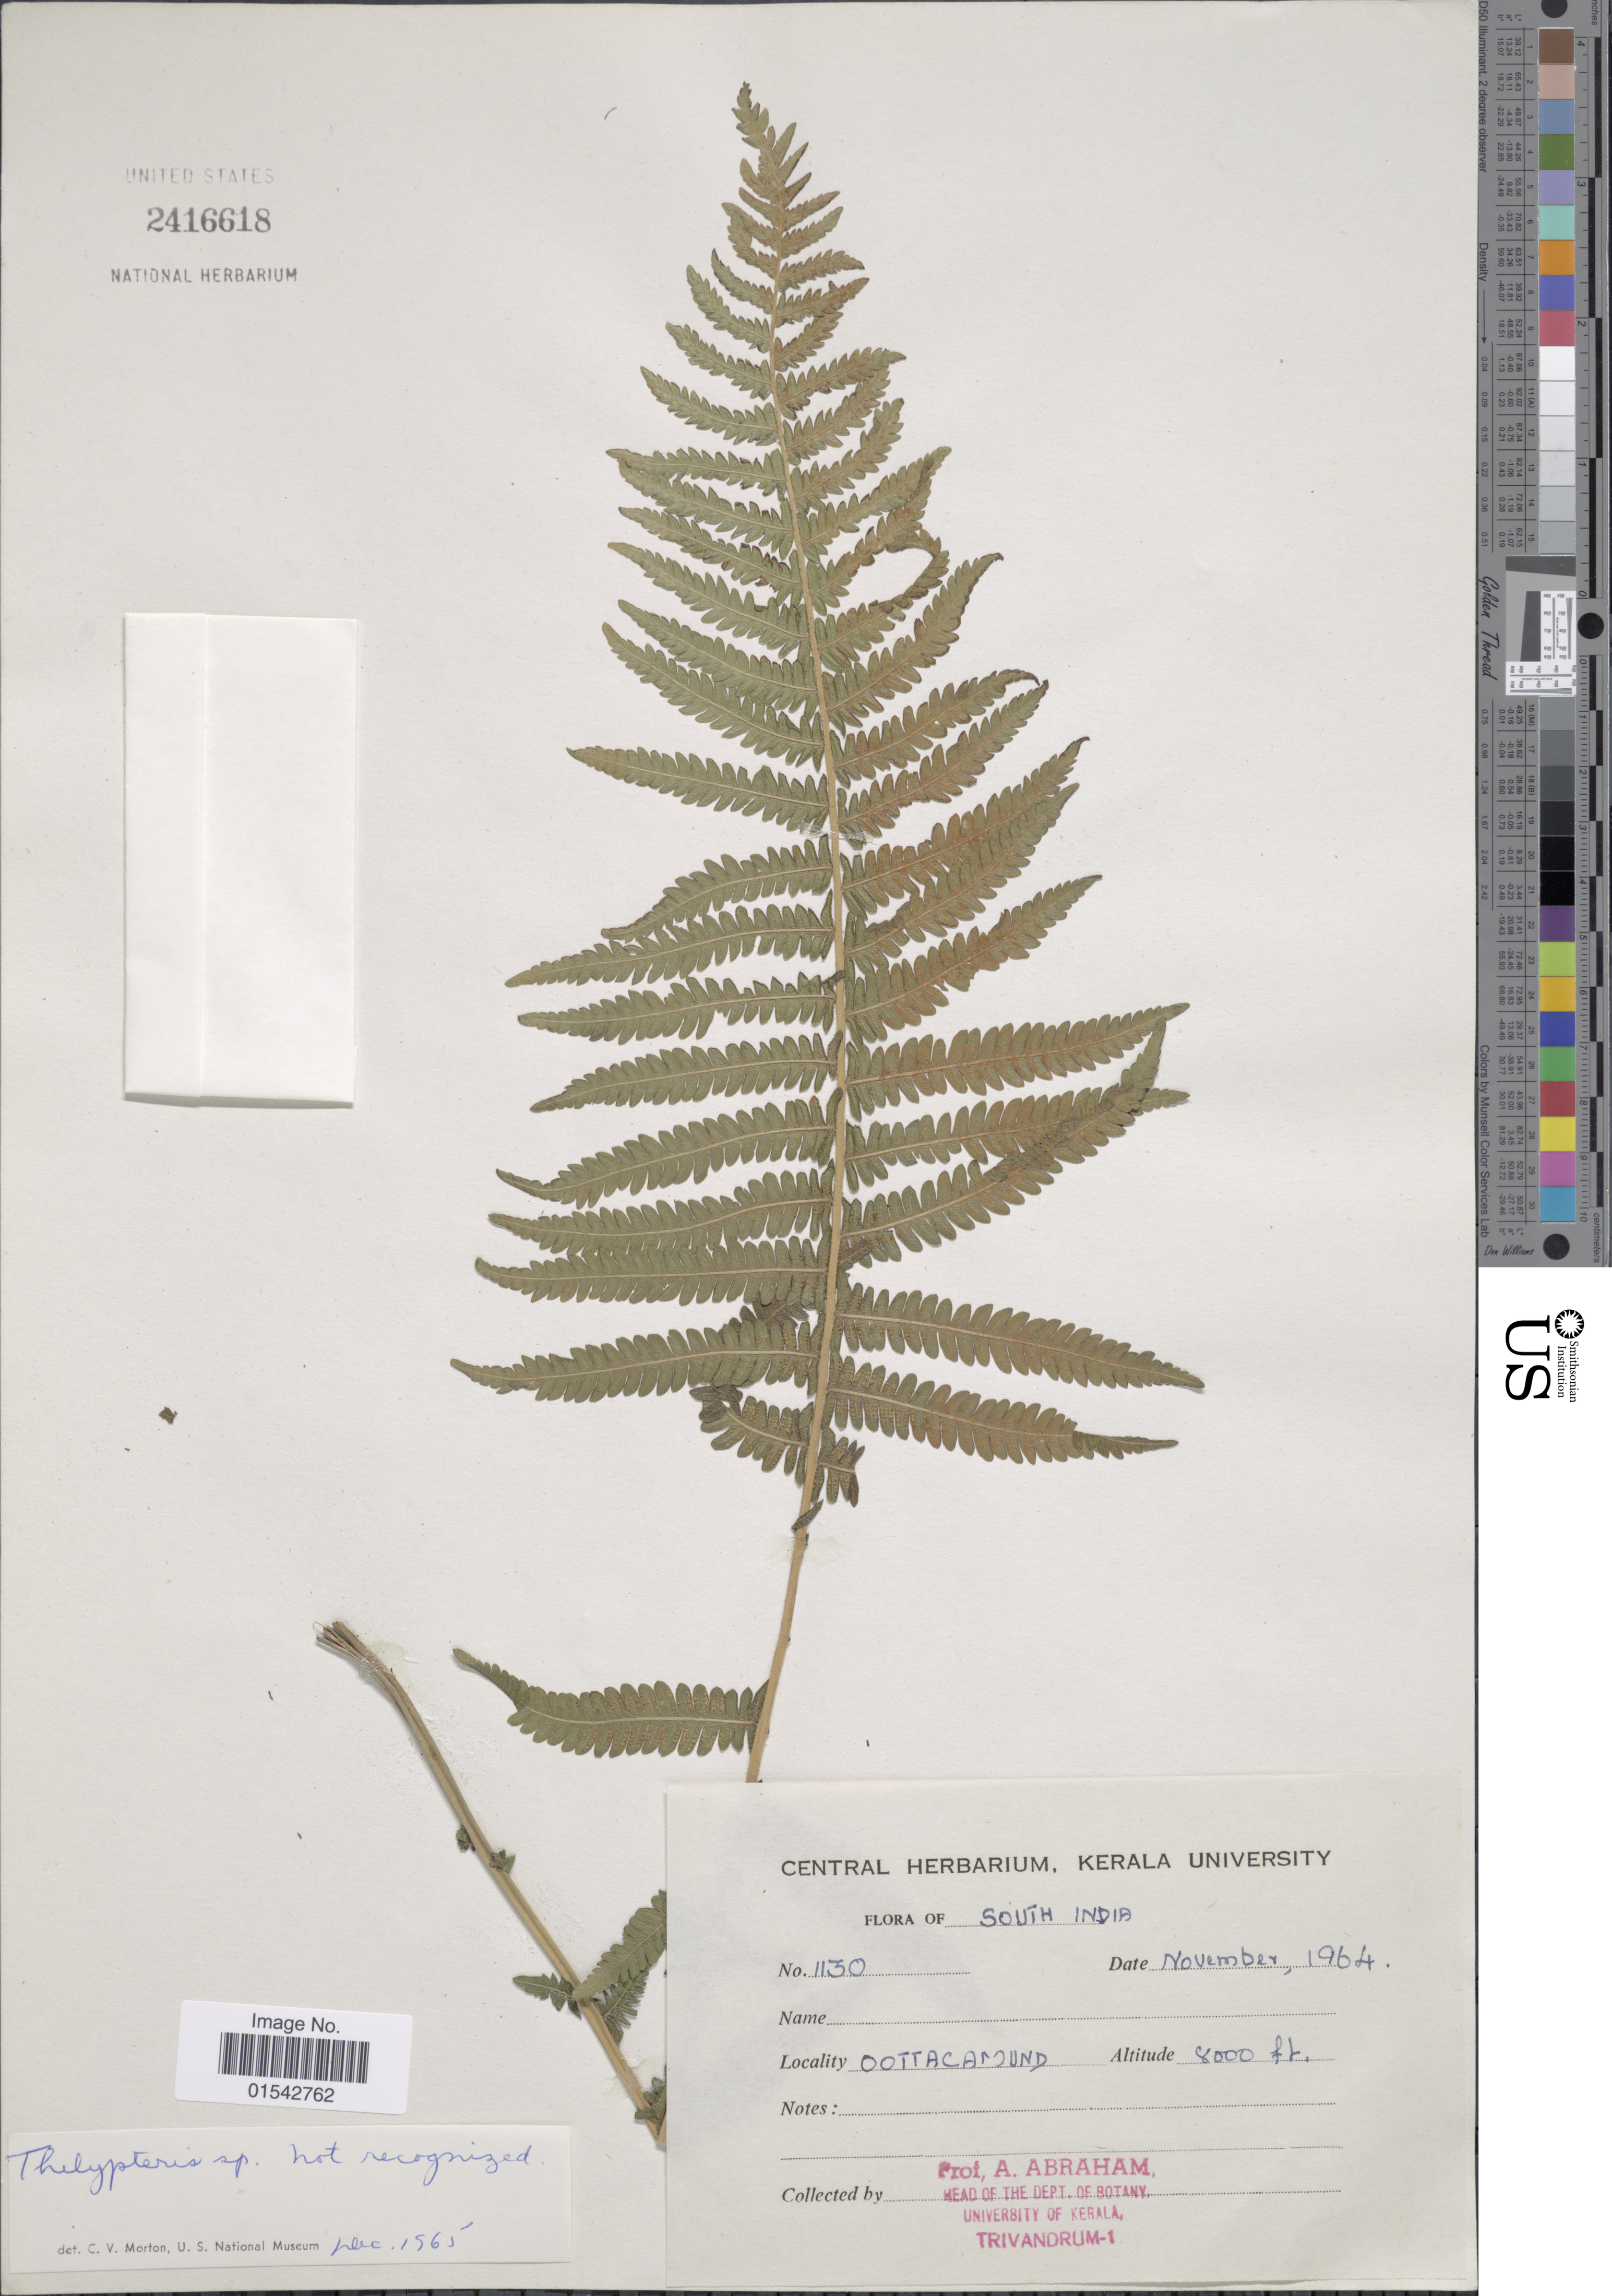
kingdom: Plantae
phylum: Tracheophyta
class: Polypodiopsida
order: Polypodiales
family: Thelypteridaceae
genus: Cyclosorus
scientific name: Cyclosorus sp.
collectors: A. Abraham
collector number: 1130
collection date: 1964-11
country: India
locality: South India, Oottacamund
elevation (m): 2438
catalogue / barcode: US 2416618